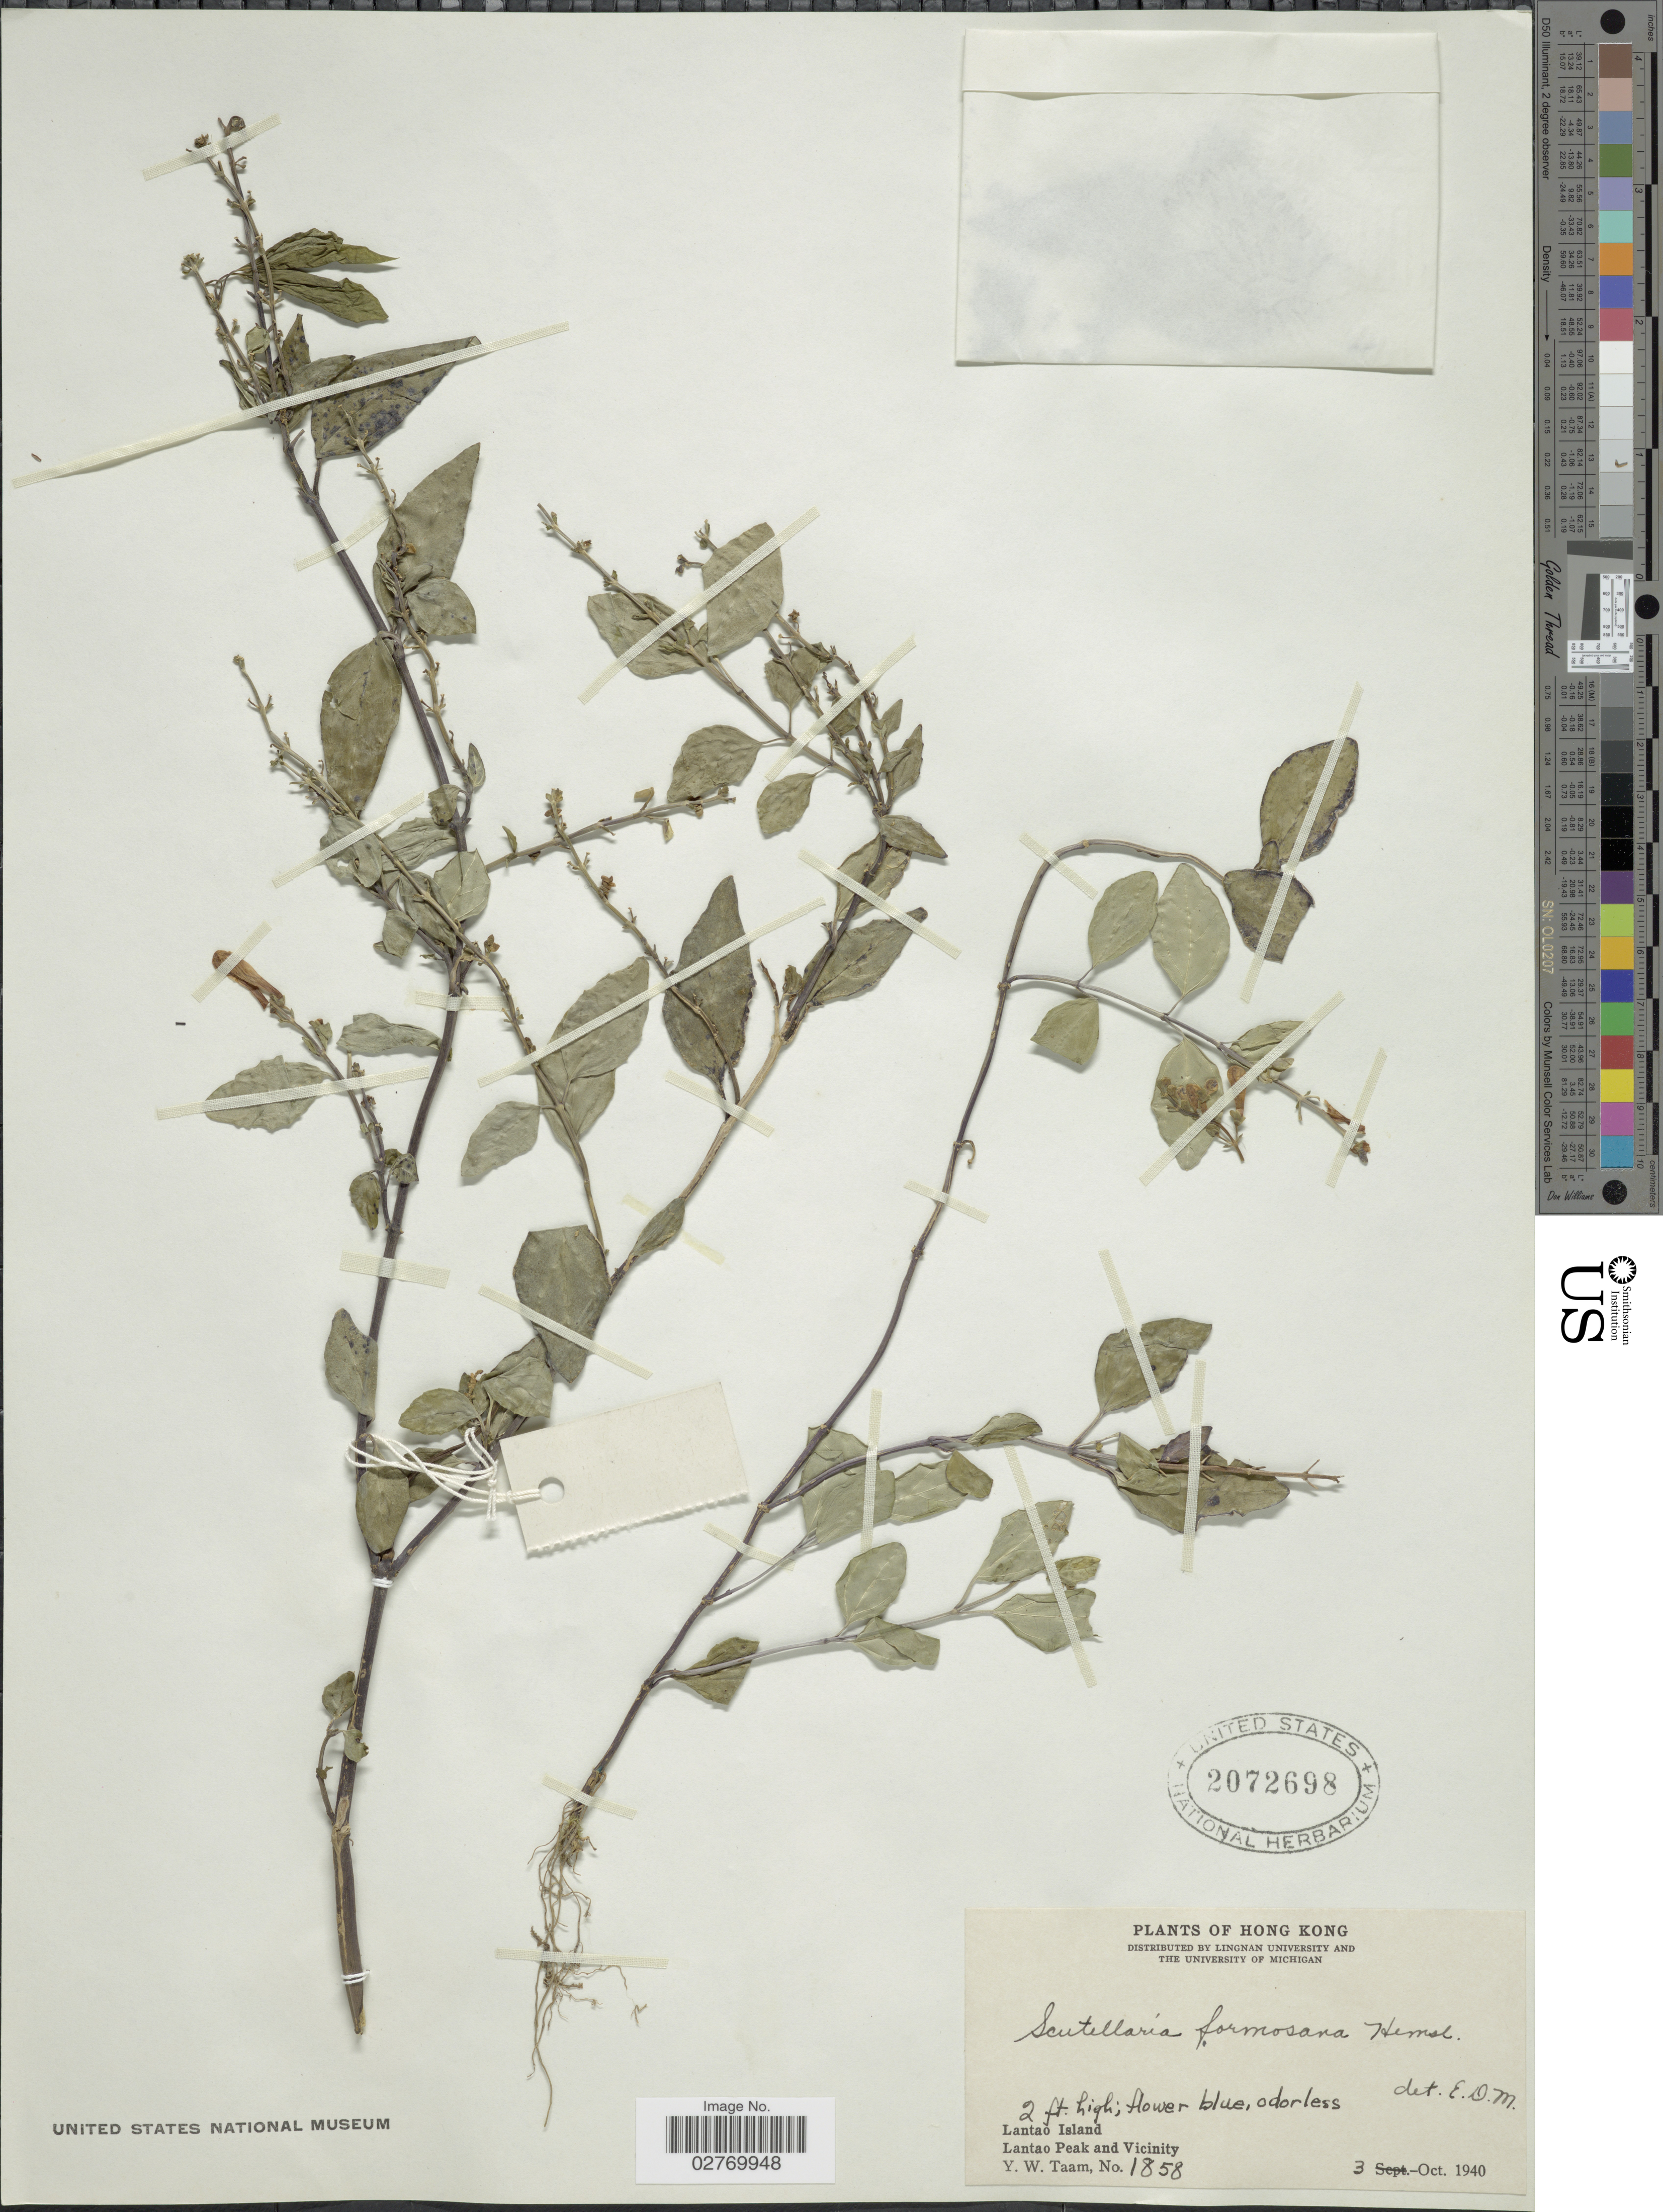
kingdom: Plantae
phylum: Tracheophyta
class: Magnoliopsida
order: Lamiales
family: Lamiaceae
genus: Scutellaria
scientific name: Scutellaria formosana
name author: N.E. Br.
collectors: Y. W. Taam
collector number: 1858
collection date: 1940-10-03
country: China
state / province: Hong Kong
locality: Lantao Island. Lantao Peak and Vicinity.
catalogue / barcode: US 2072698